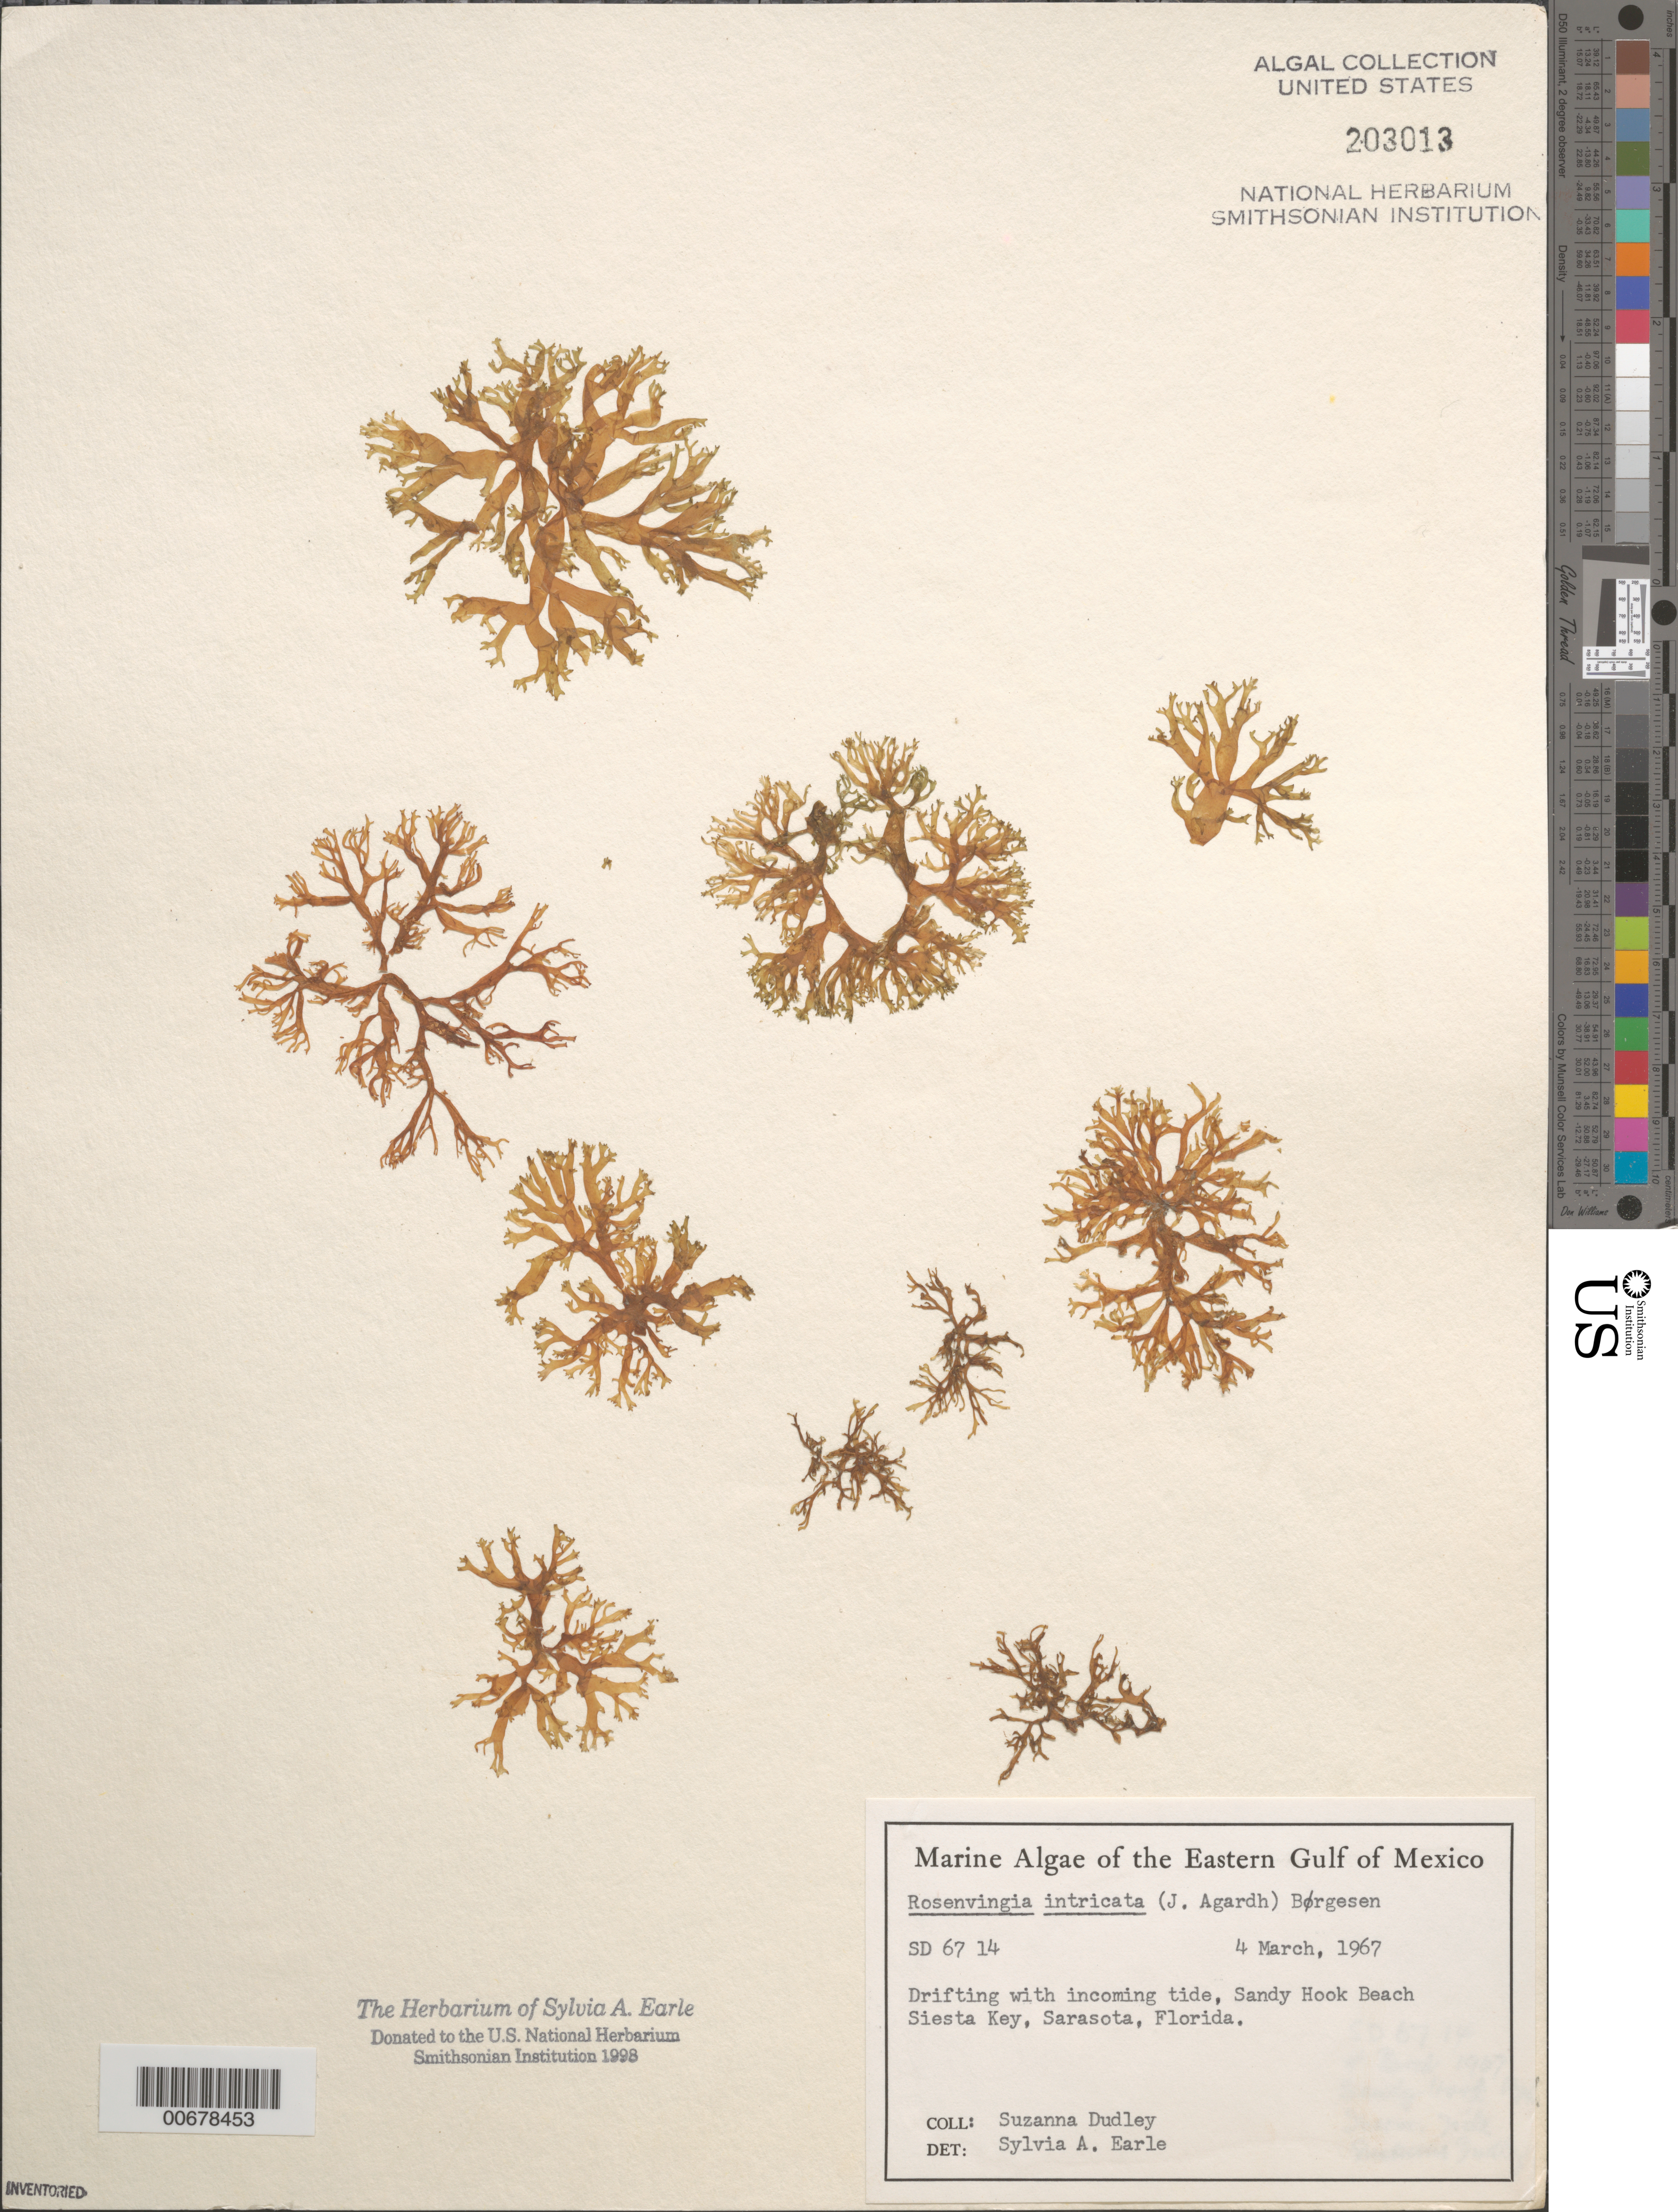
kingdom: Chromista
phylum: Ochrophyta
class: Phaeophyceae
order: Scytosiphonales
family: Scytosiphonaceae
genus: Rosenvingea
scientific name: Rosenvingea endiviifolia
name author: (Martius) M.J. Wynne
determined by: Algae name updating Project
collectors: S. Dudley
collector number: SD 67 14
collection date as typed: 04 Mar 1967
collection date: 1967-03-04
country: United States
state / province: Florida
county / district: Sarasota County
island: Siesta Key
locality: Sandy Hook Beach, Sarasota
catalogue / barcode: US 203013